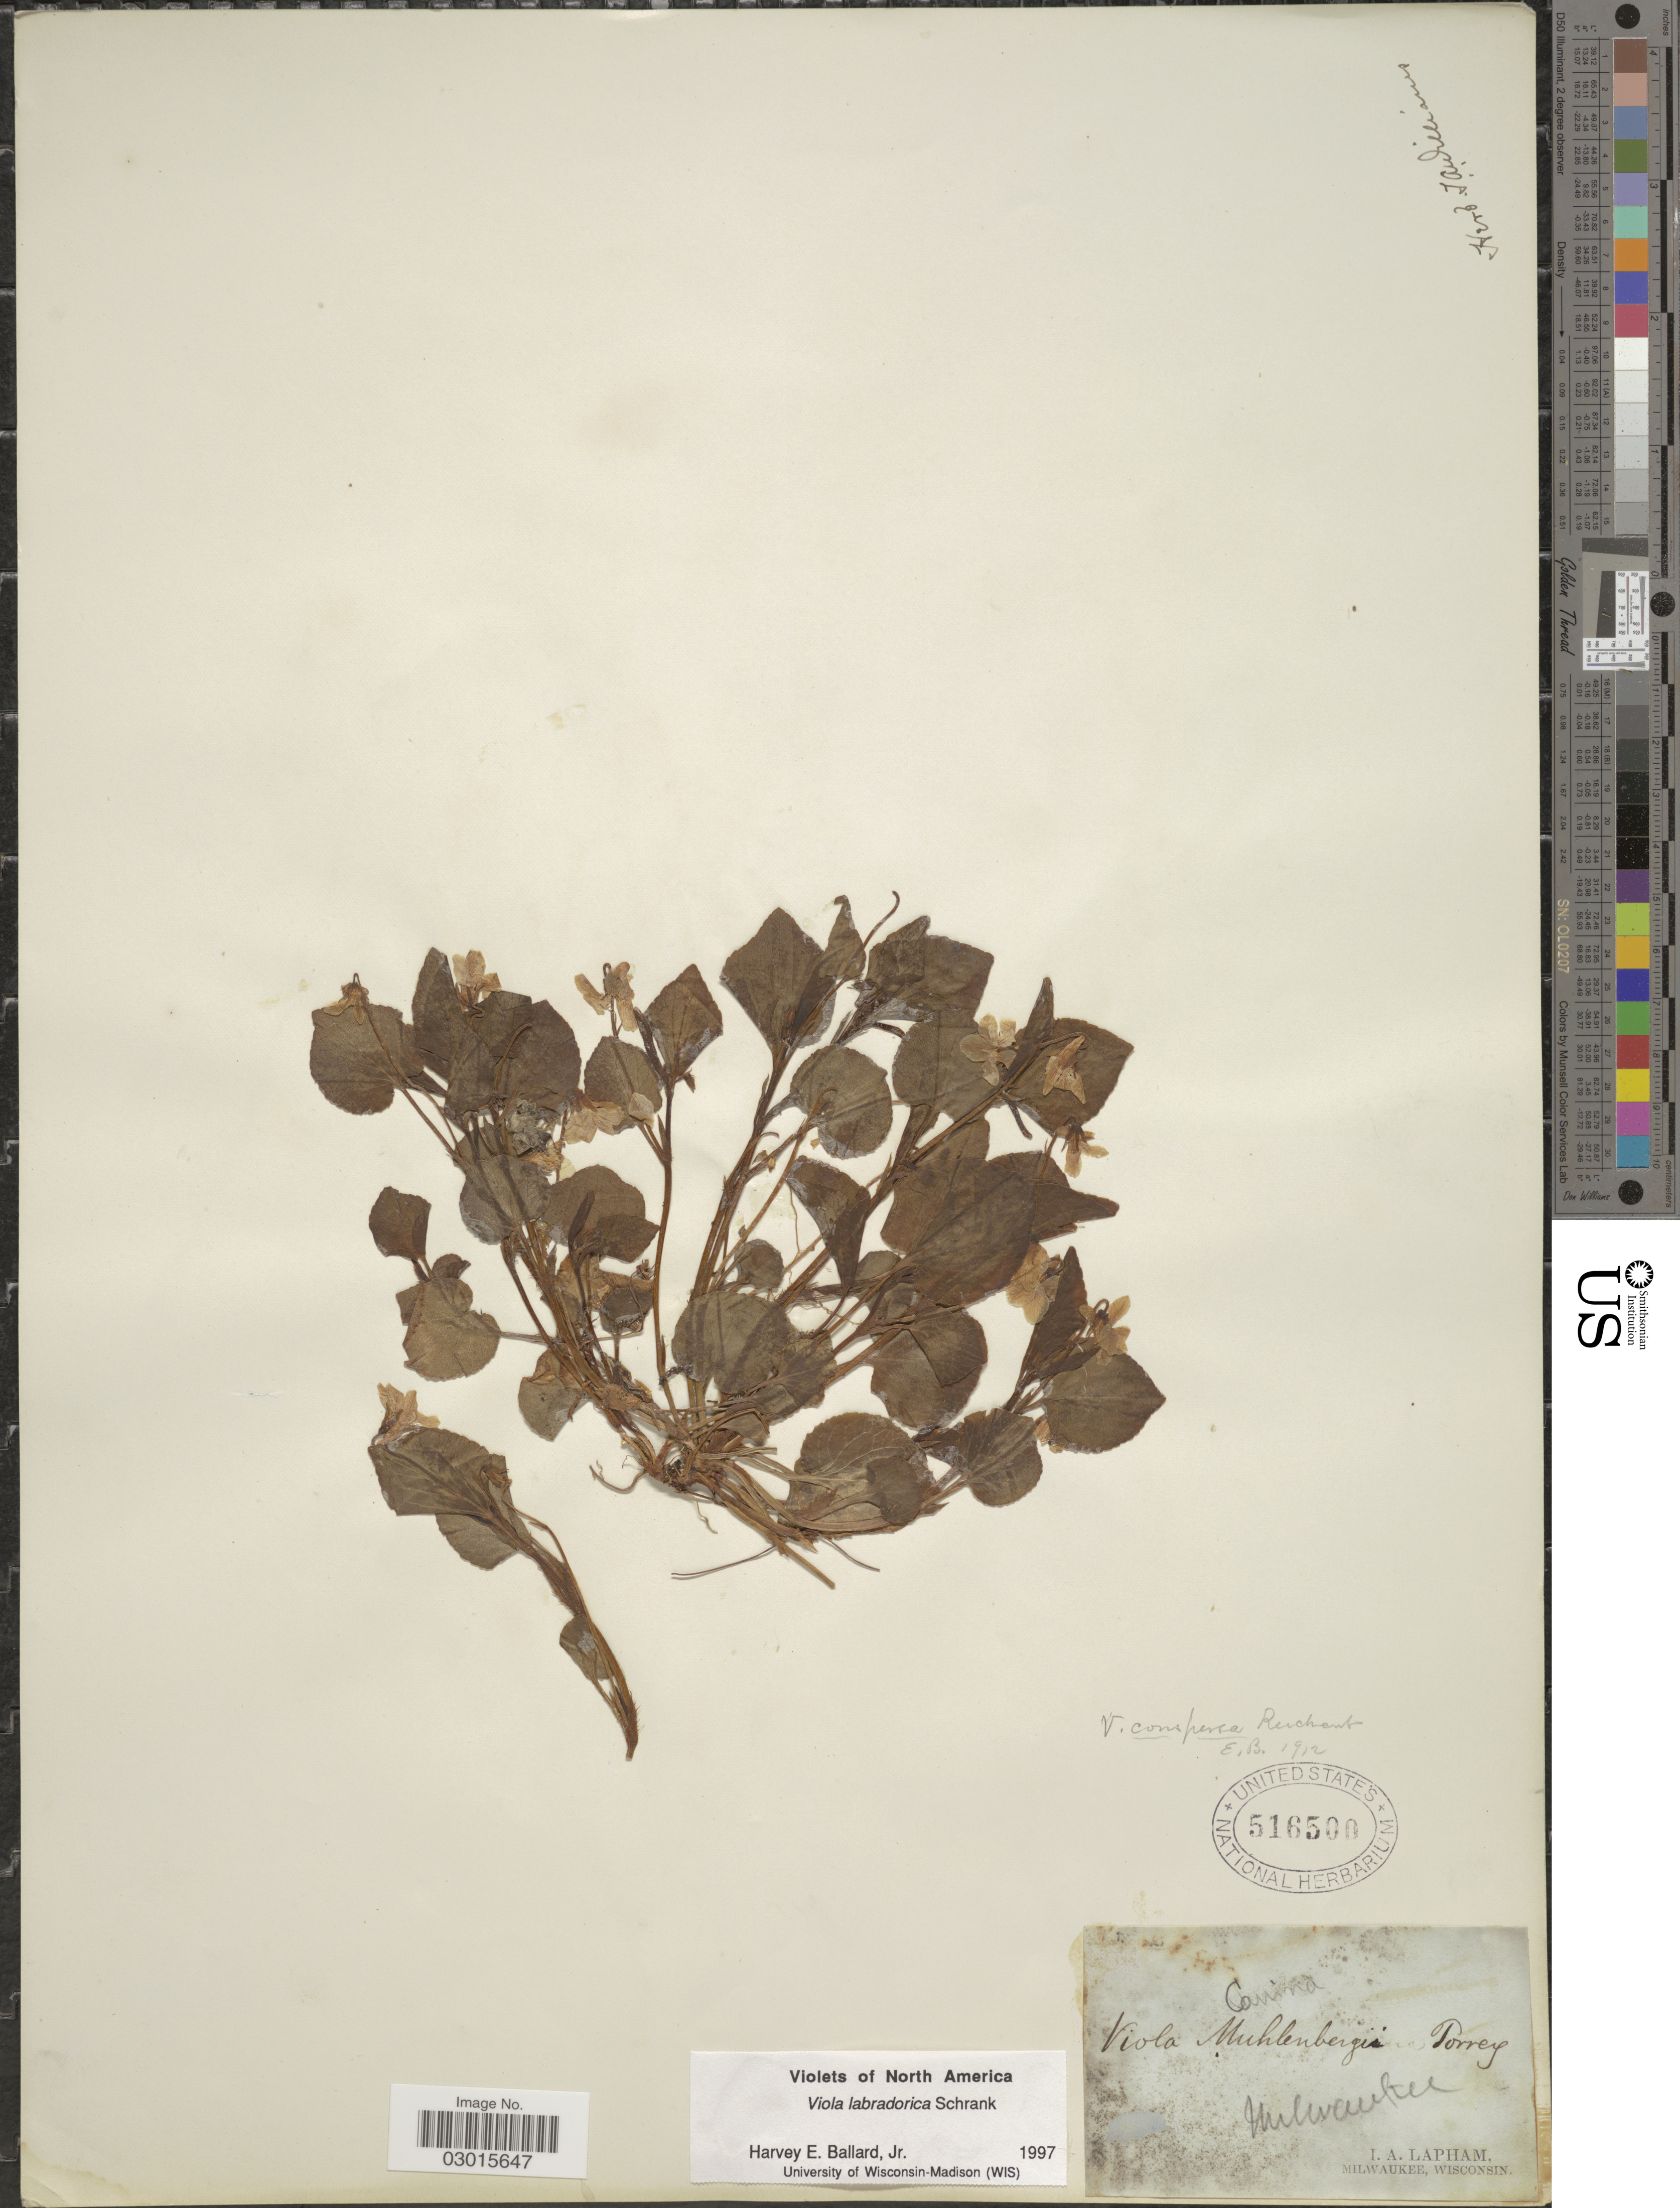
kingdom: Plantae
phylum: Tracheophyta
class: Magnoliopsida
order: Malpighiales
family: Violaceae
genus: Viola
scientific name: Viola labradorica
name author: Schrank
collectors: I. Lapham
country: United States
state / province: Wisconsin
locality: Milwaukee.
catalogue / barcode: US 516500